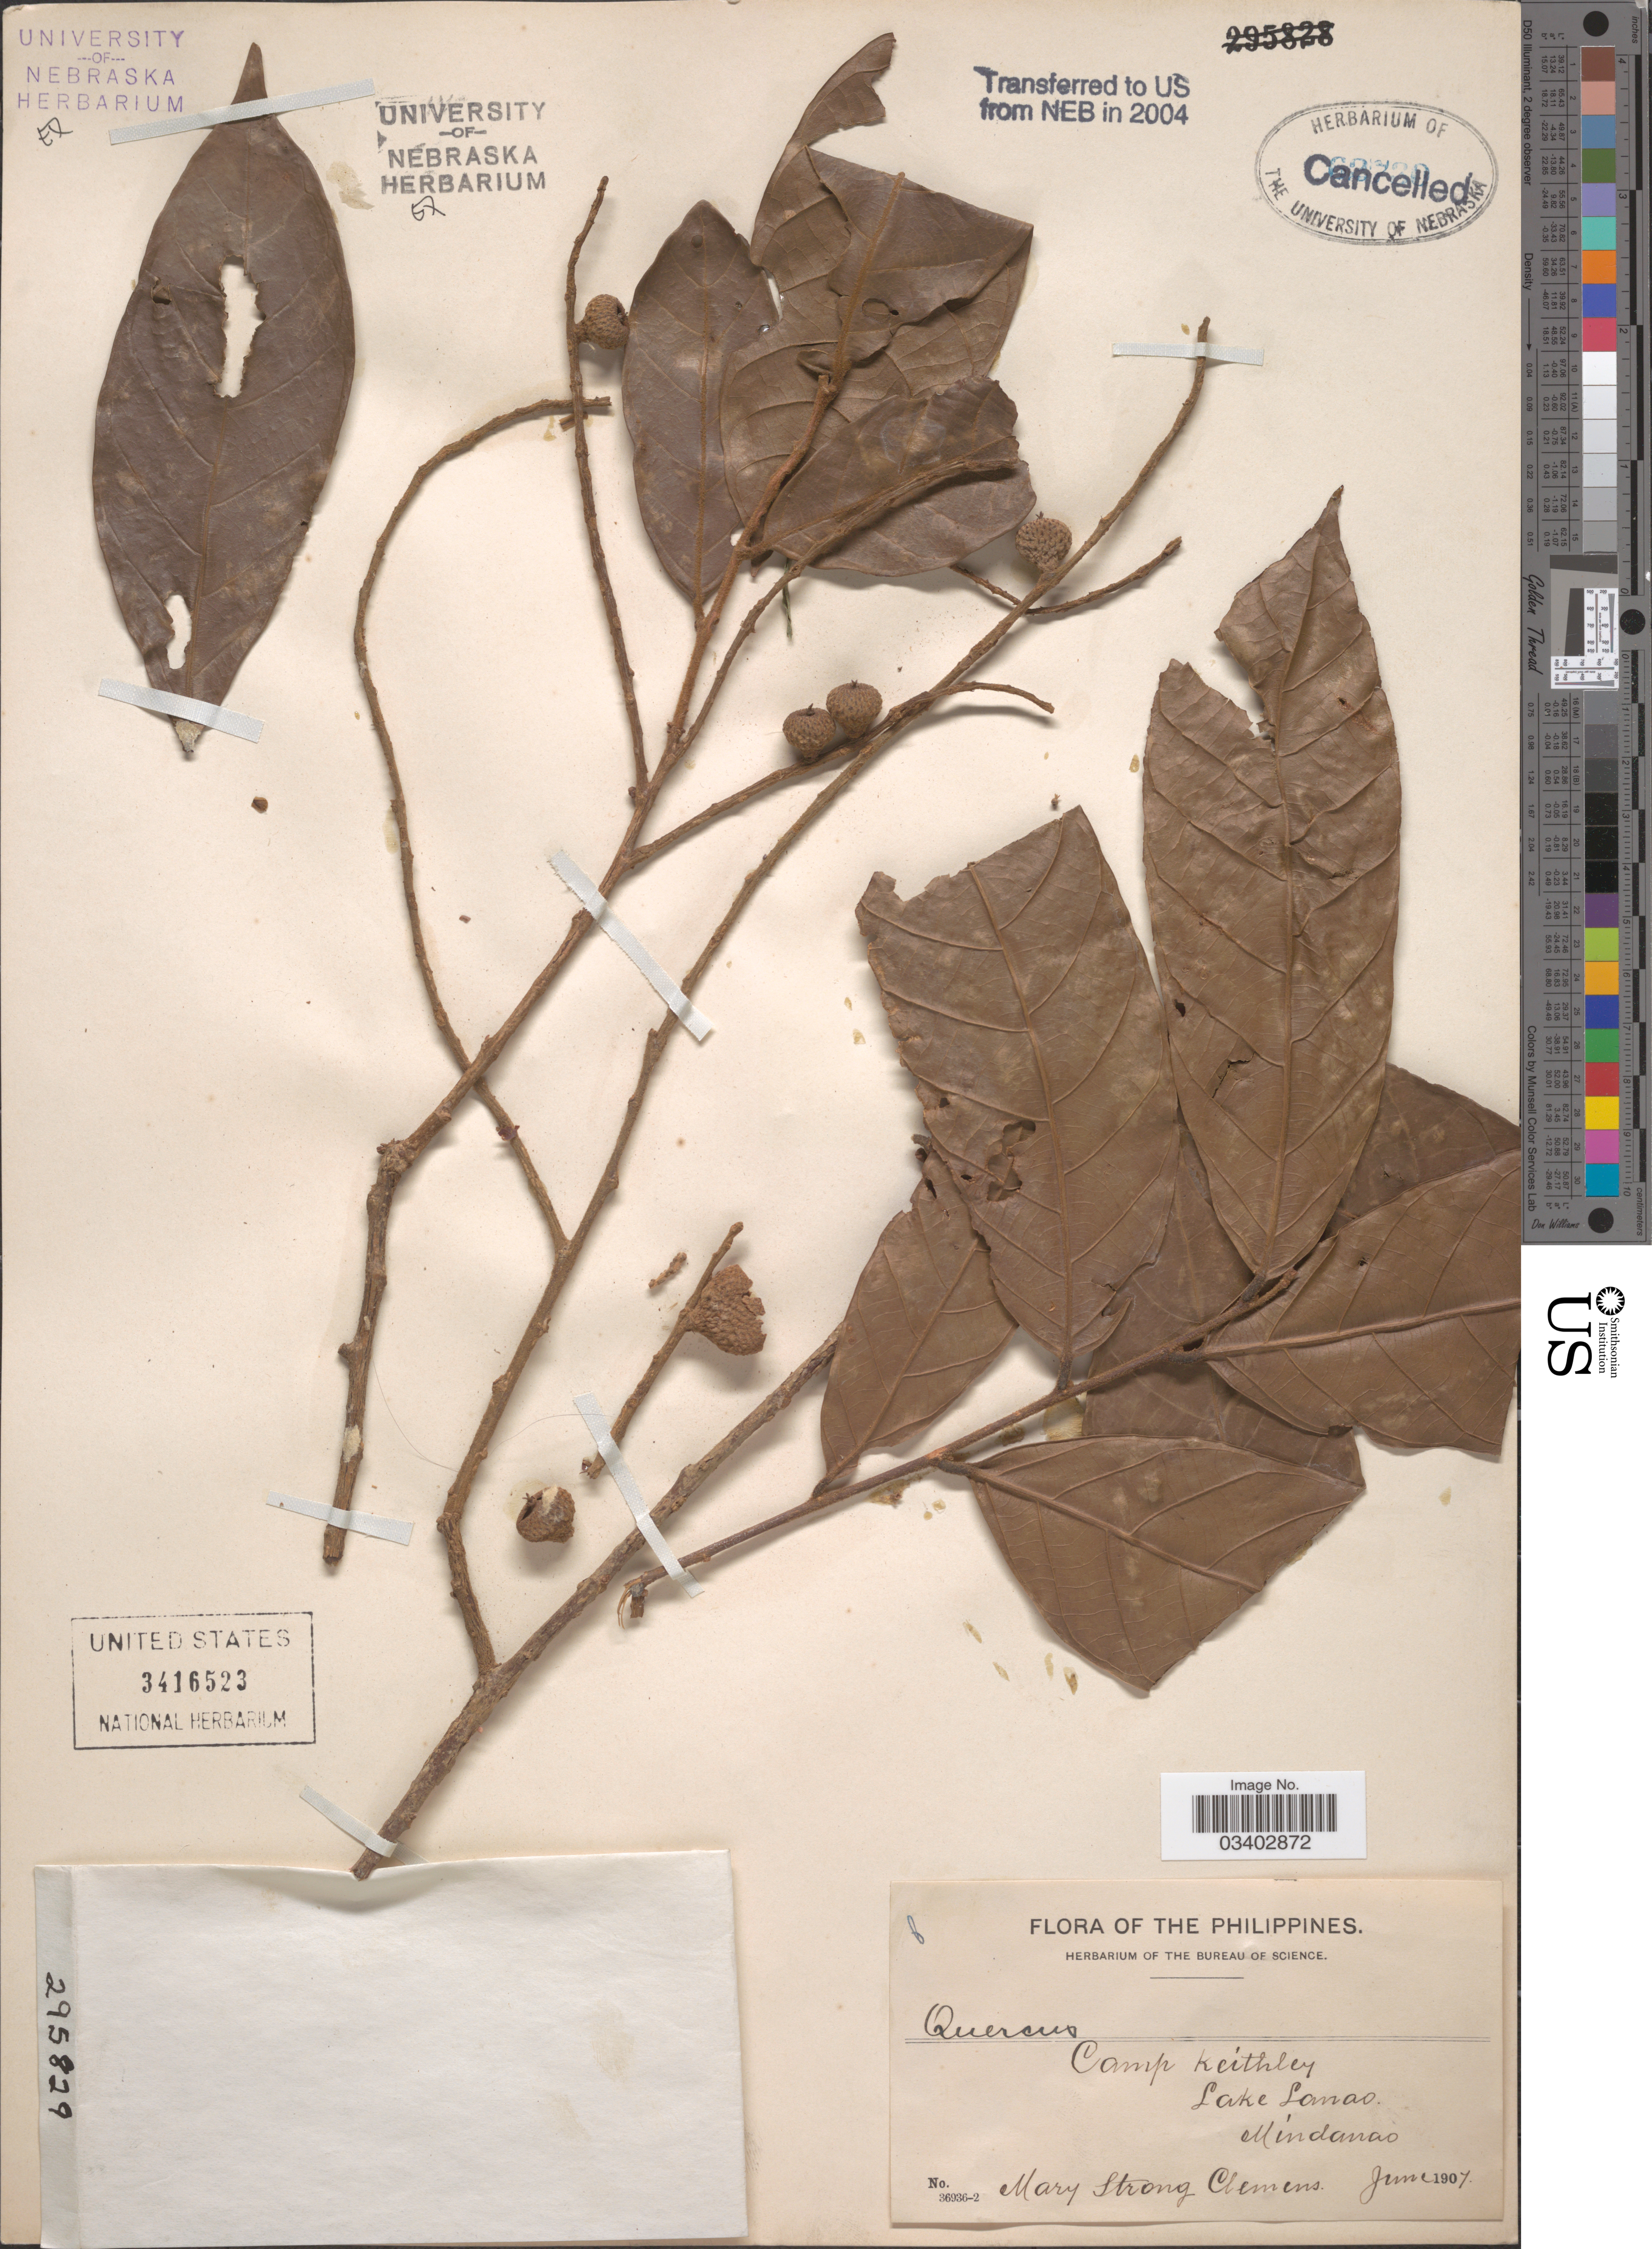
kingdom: Plantae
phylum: Tracheophyta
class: Magnoliopsida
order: Fagales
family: Fagaceae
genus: Lithocarpus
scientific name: Lithocarpus sp.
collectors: M. S. Clemens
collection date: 1907-06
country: Philippines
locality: Camp Keithley, Lake Lanao, Mindanao.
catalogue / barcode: US 3416523